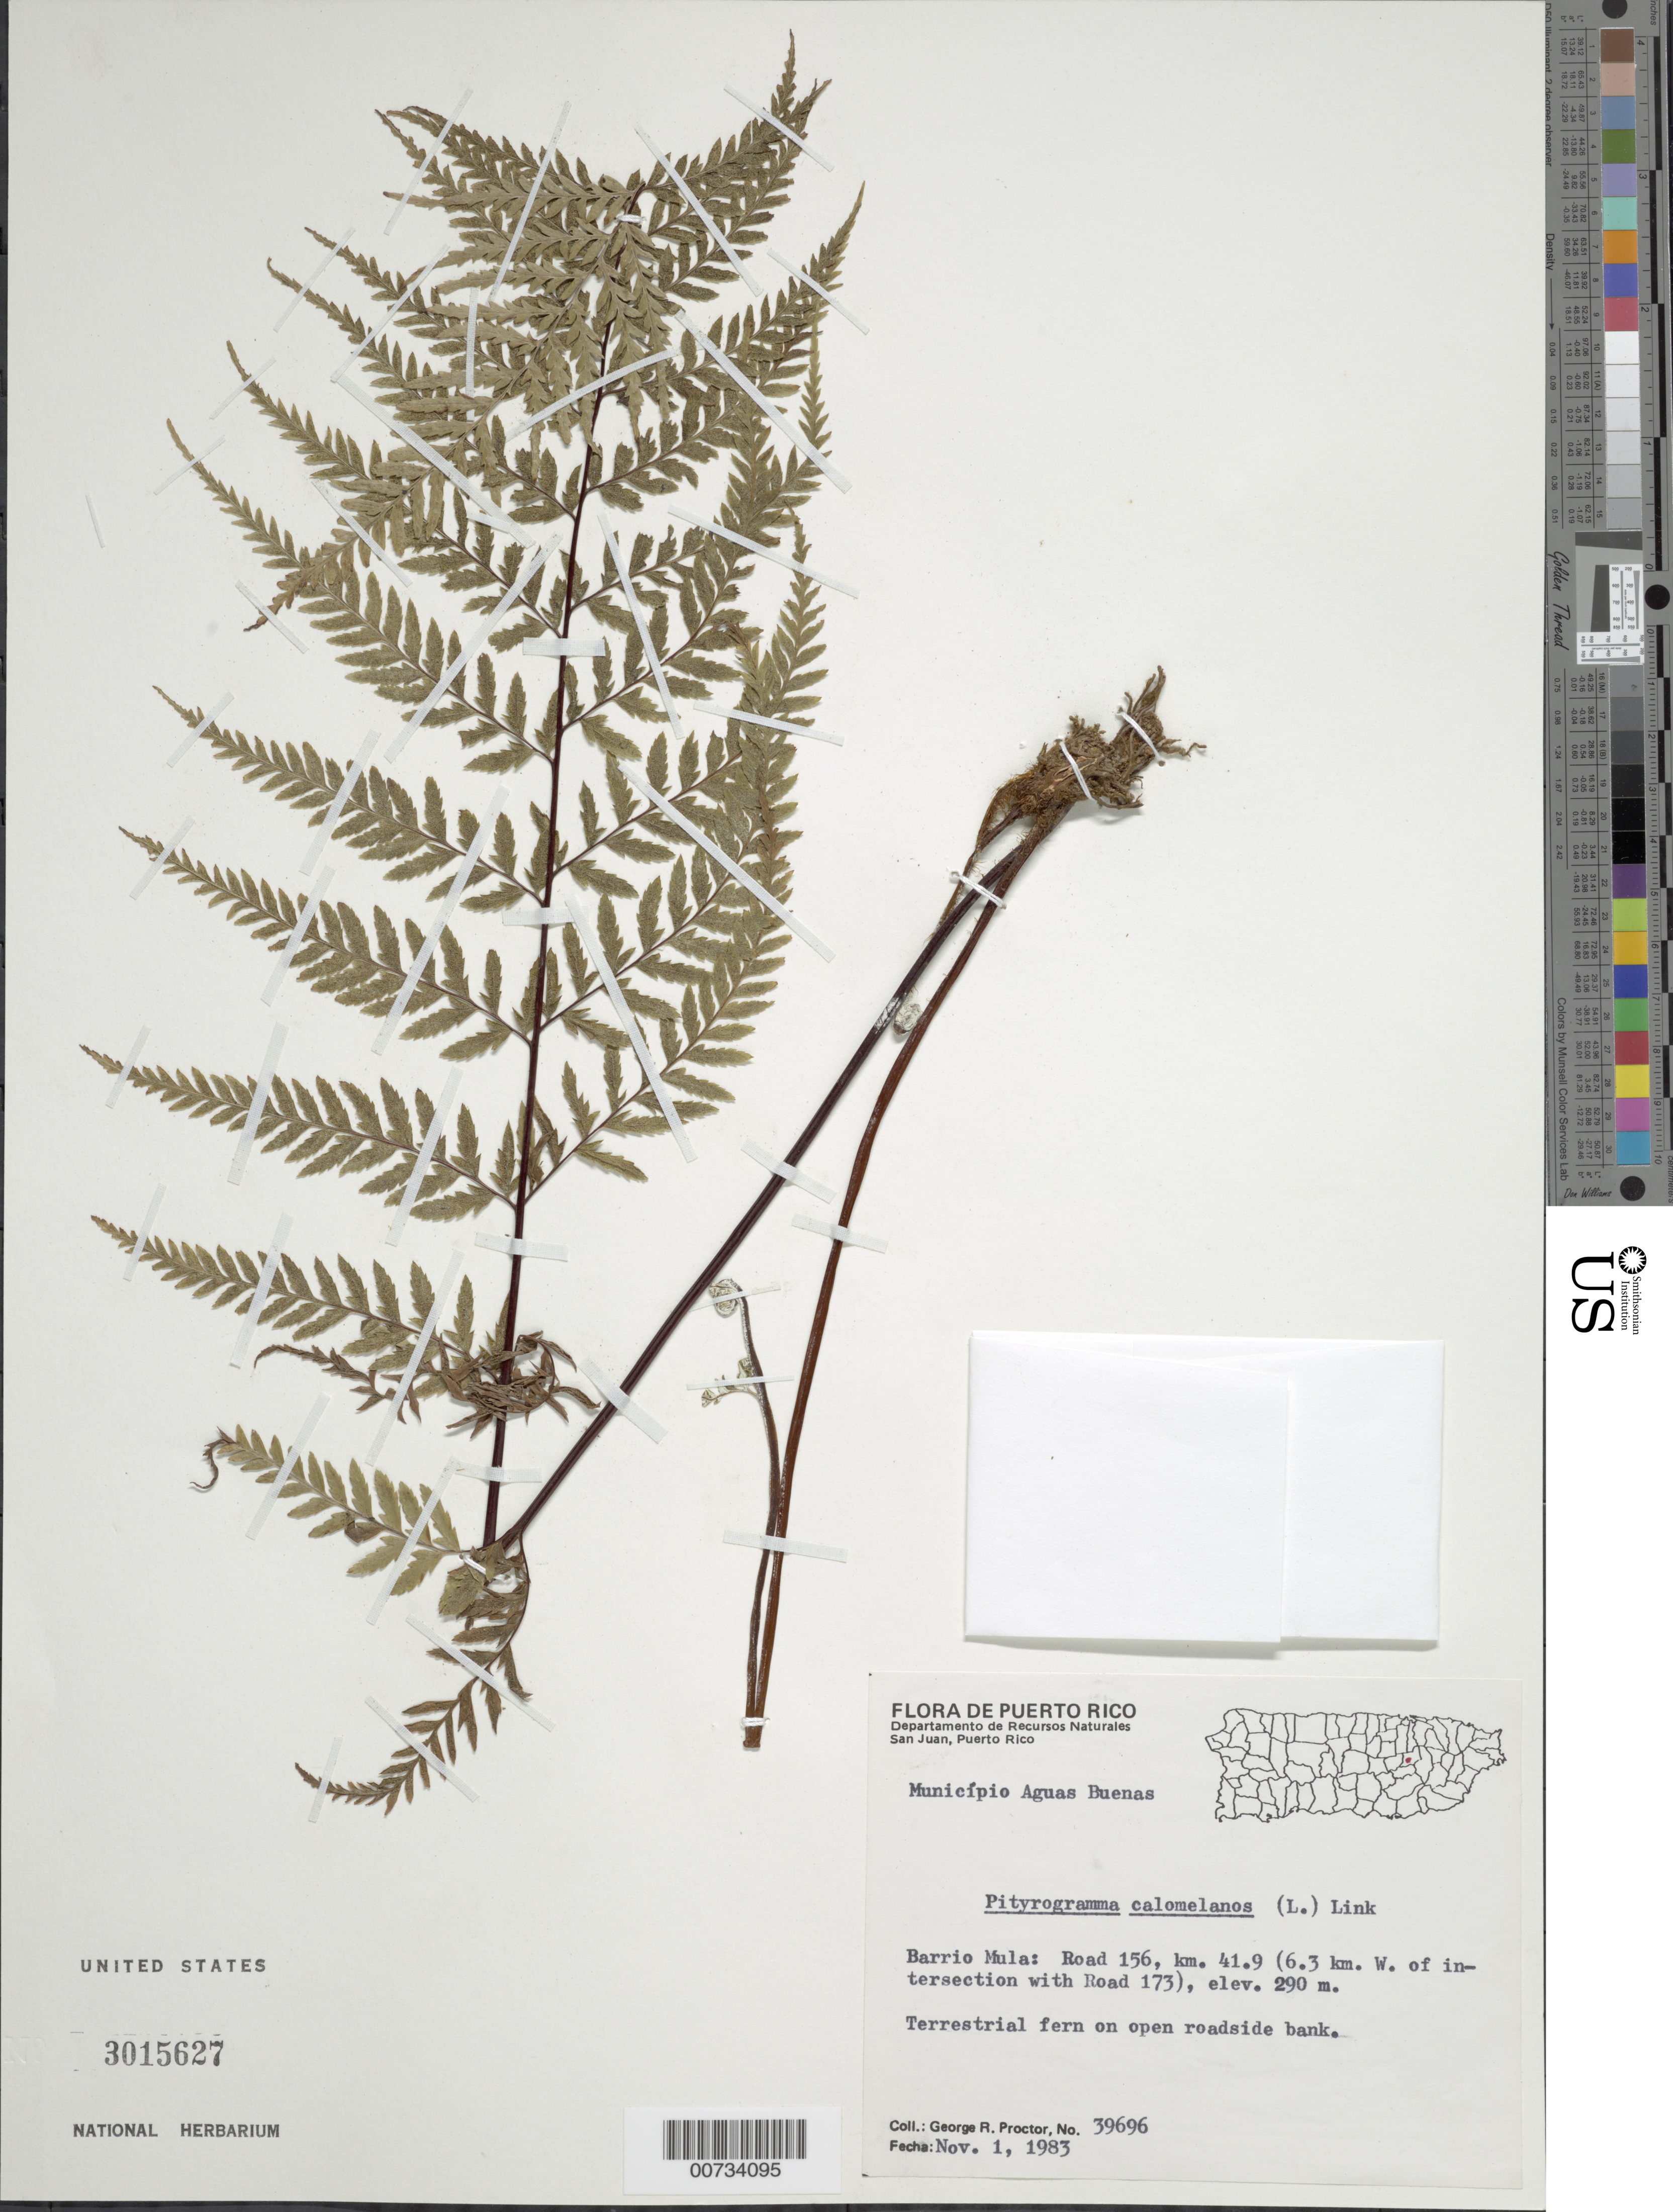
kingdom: Plantae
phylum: Tracheophyta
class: Polypodiopsida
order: Polypodiales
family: Pteridaceae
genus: Pityrogramma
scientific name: Pityrogramma calomelanos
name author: (L.) Link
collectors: G. R. Proctor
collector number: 39696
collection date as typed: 01 Nov 1983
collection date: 1983-11-01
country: Puerto Rico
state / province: Agua Buenas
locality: Mun. Aguas Buenas, Barrio Mula: Road 156, km 41.9 (6.3 km W of Intersection w/Road 173)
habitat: Open roadside bank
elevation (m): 290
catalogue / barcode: US 3015627